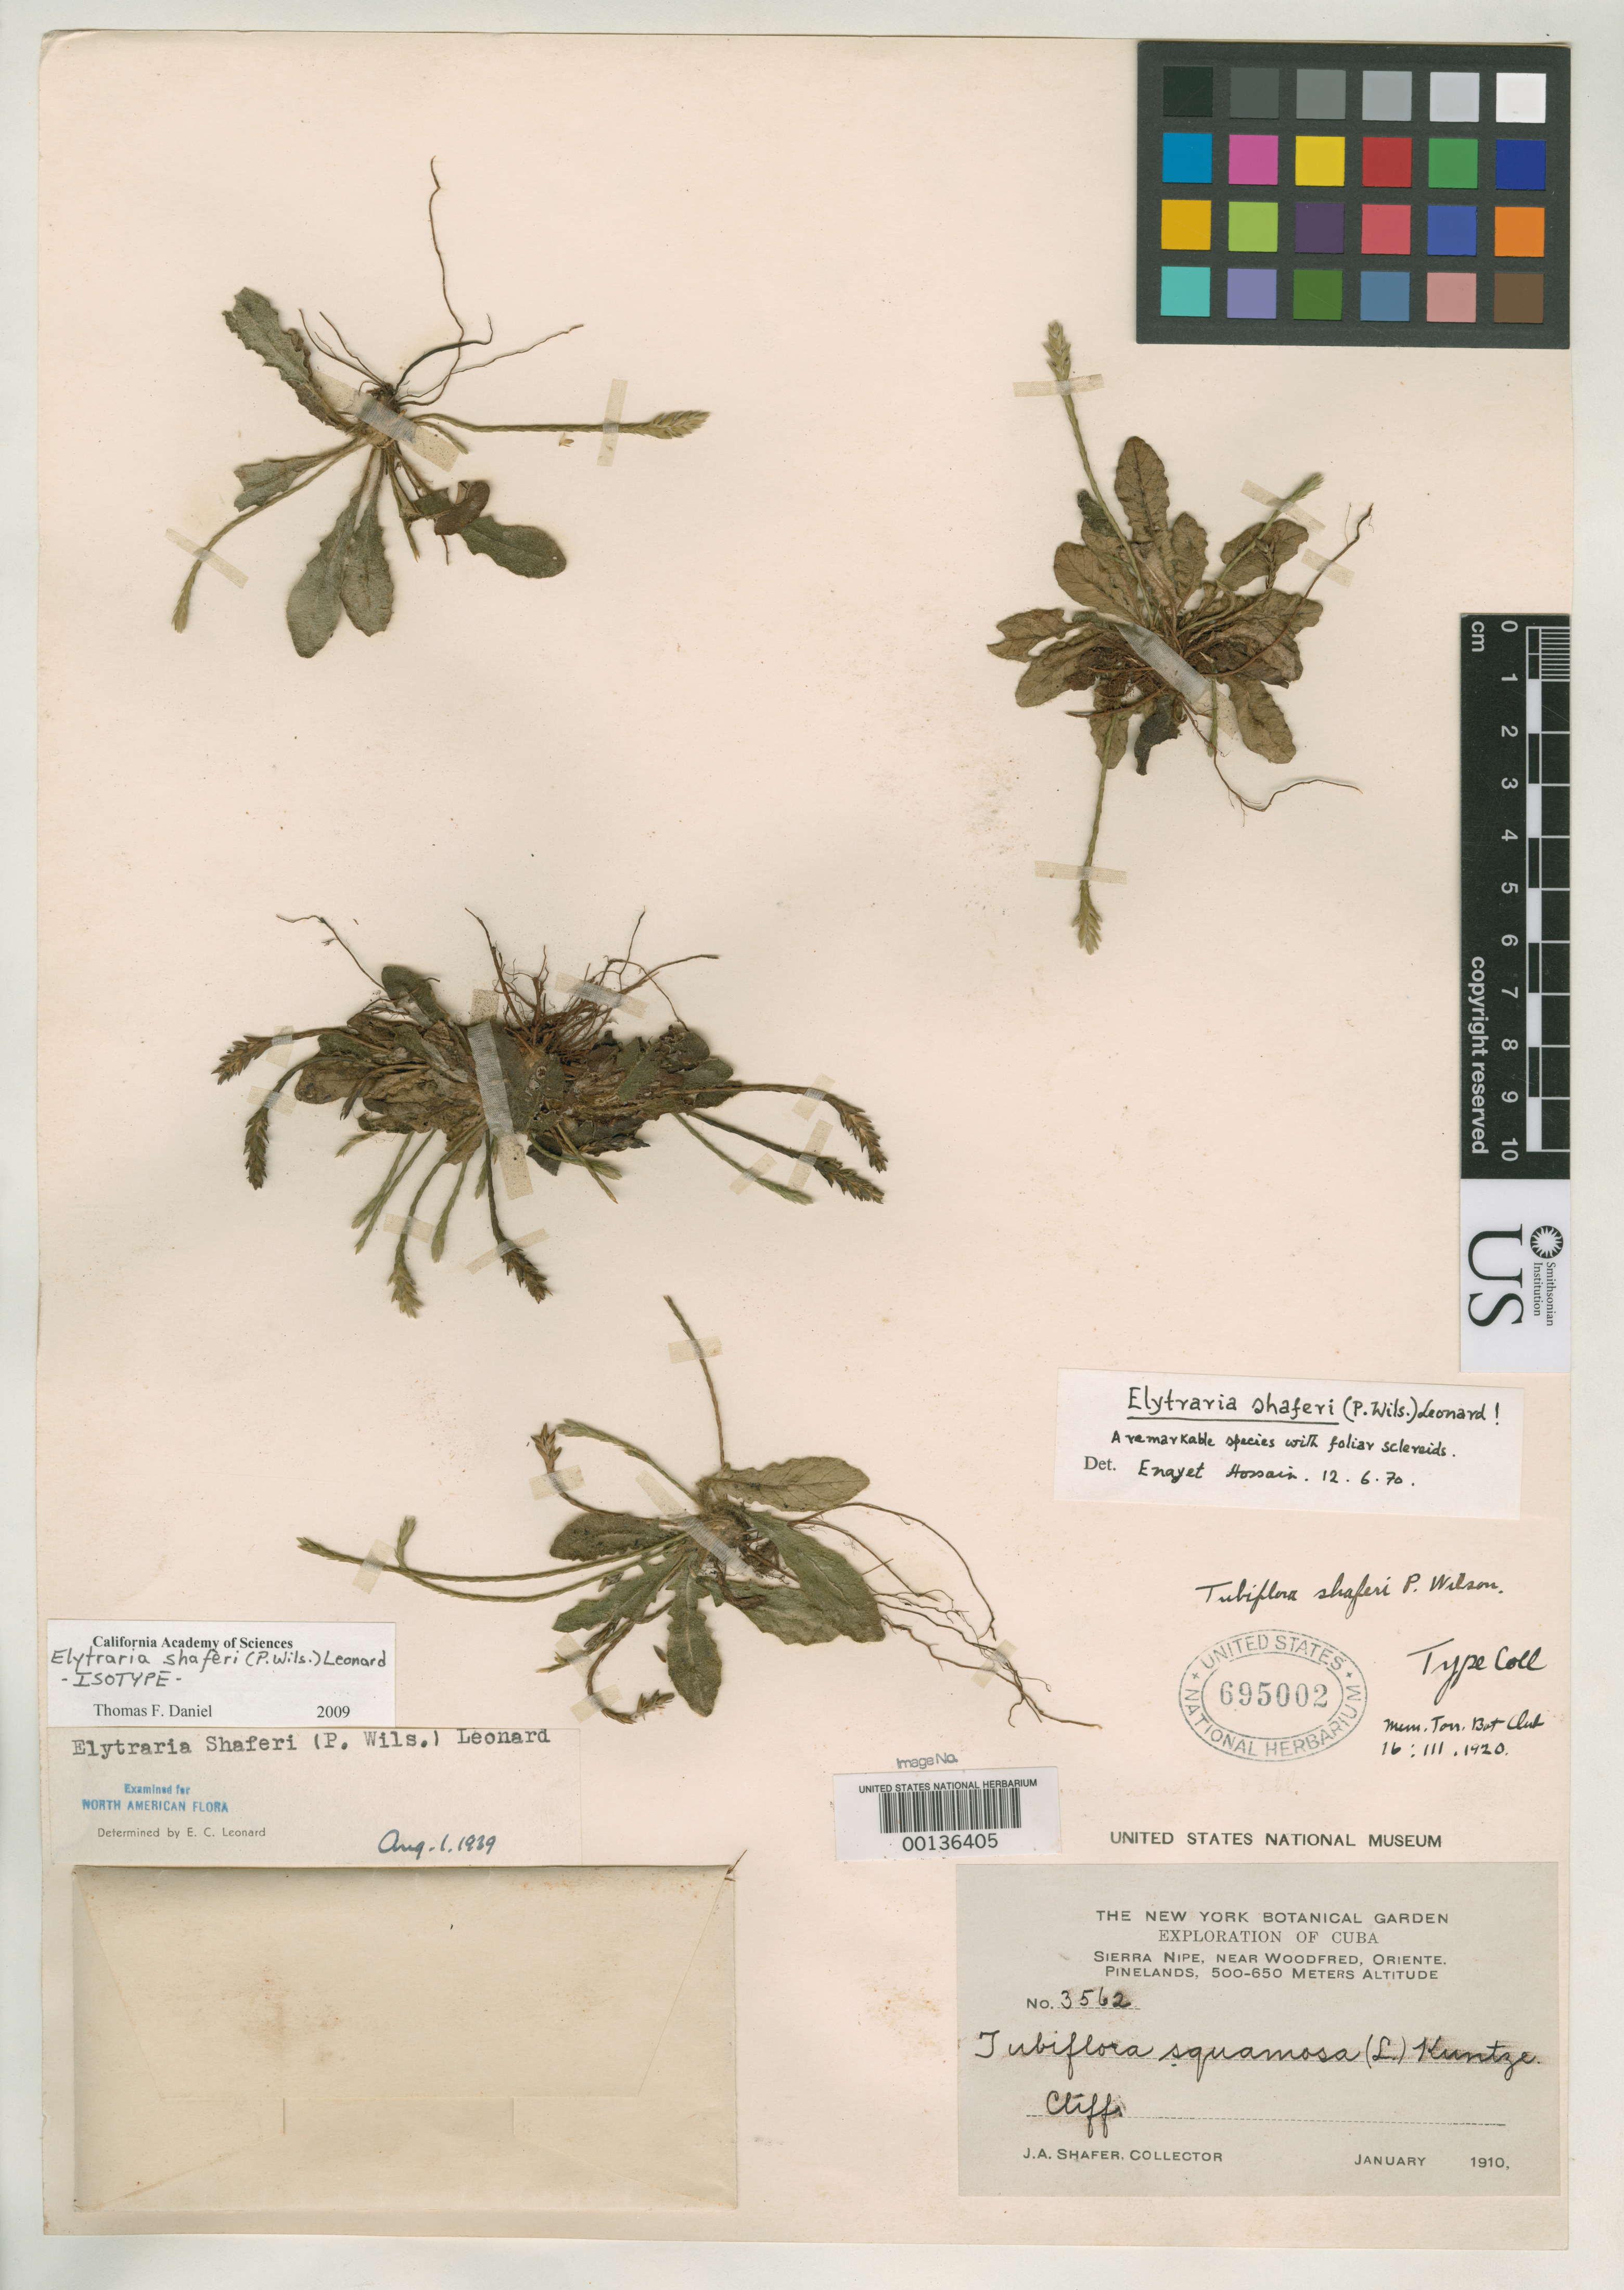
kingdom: Plantae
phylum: Tracheophyta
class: Magnoliopsida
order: Lamiales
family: Acanthaceae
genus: Tubiflora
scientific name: Tubiflora shaferi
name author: P. Wilson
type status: Isotype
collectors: J. A. Shafer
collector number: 3562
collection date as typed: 15 Jan 1910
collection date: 1910-01-15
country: Cuba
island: Greater Antilles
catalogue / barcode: US 695002